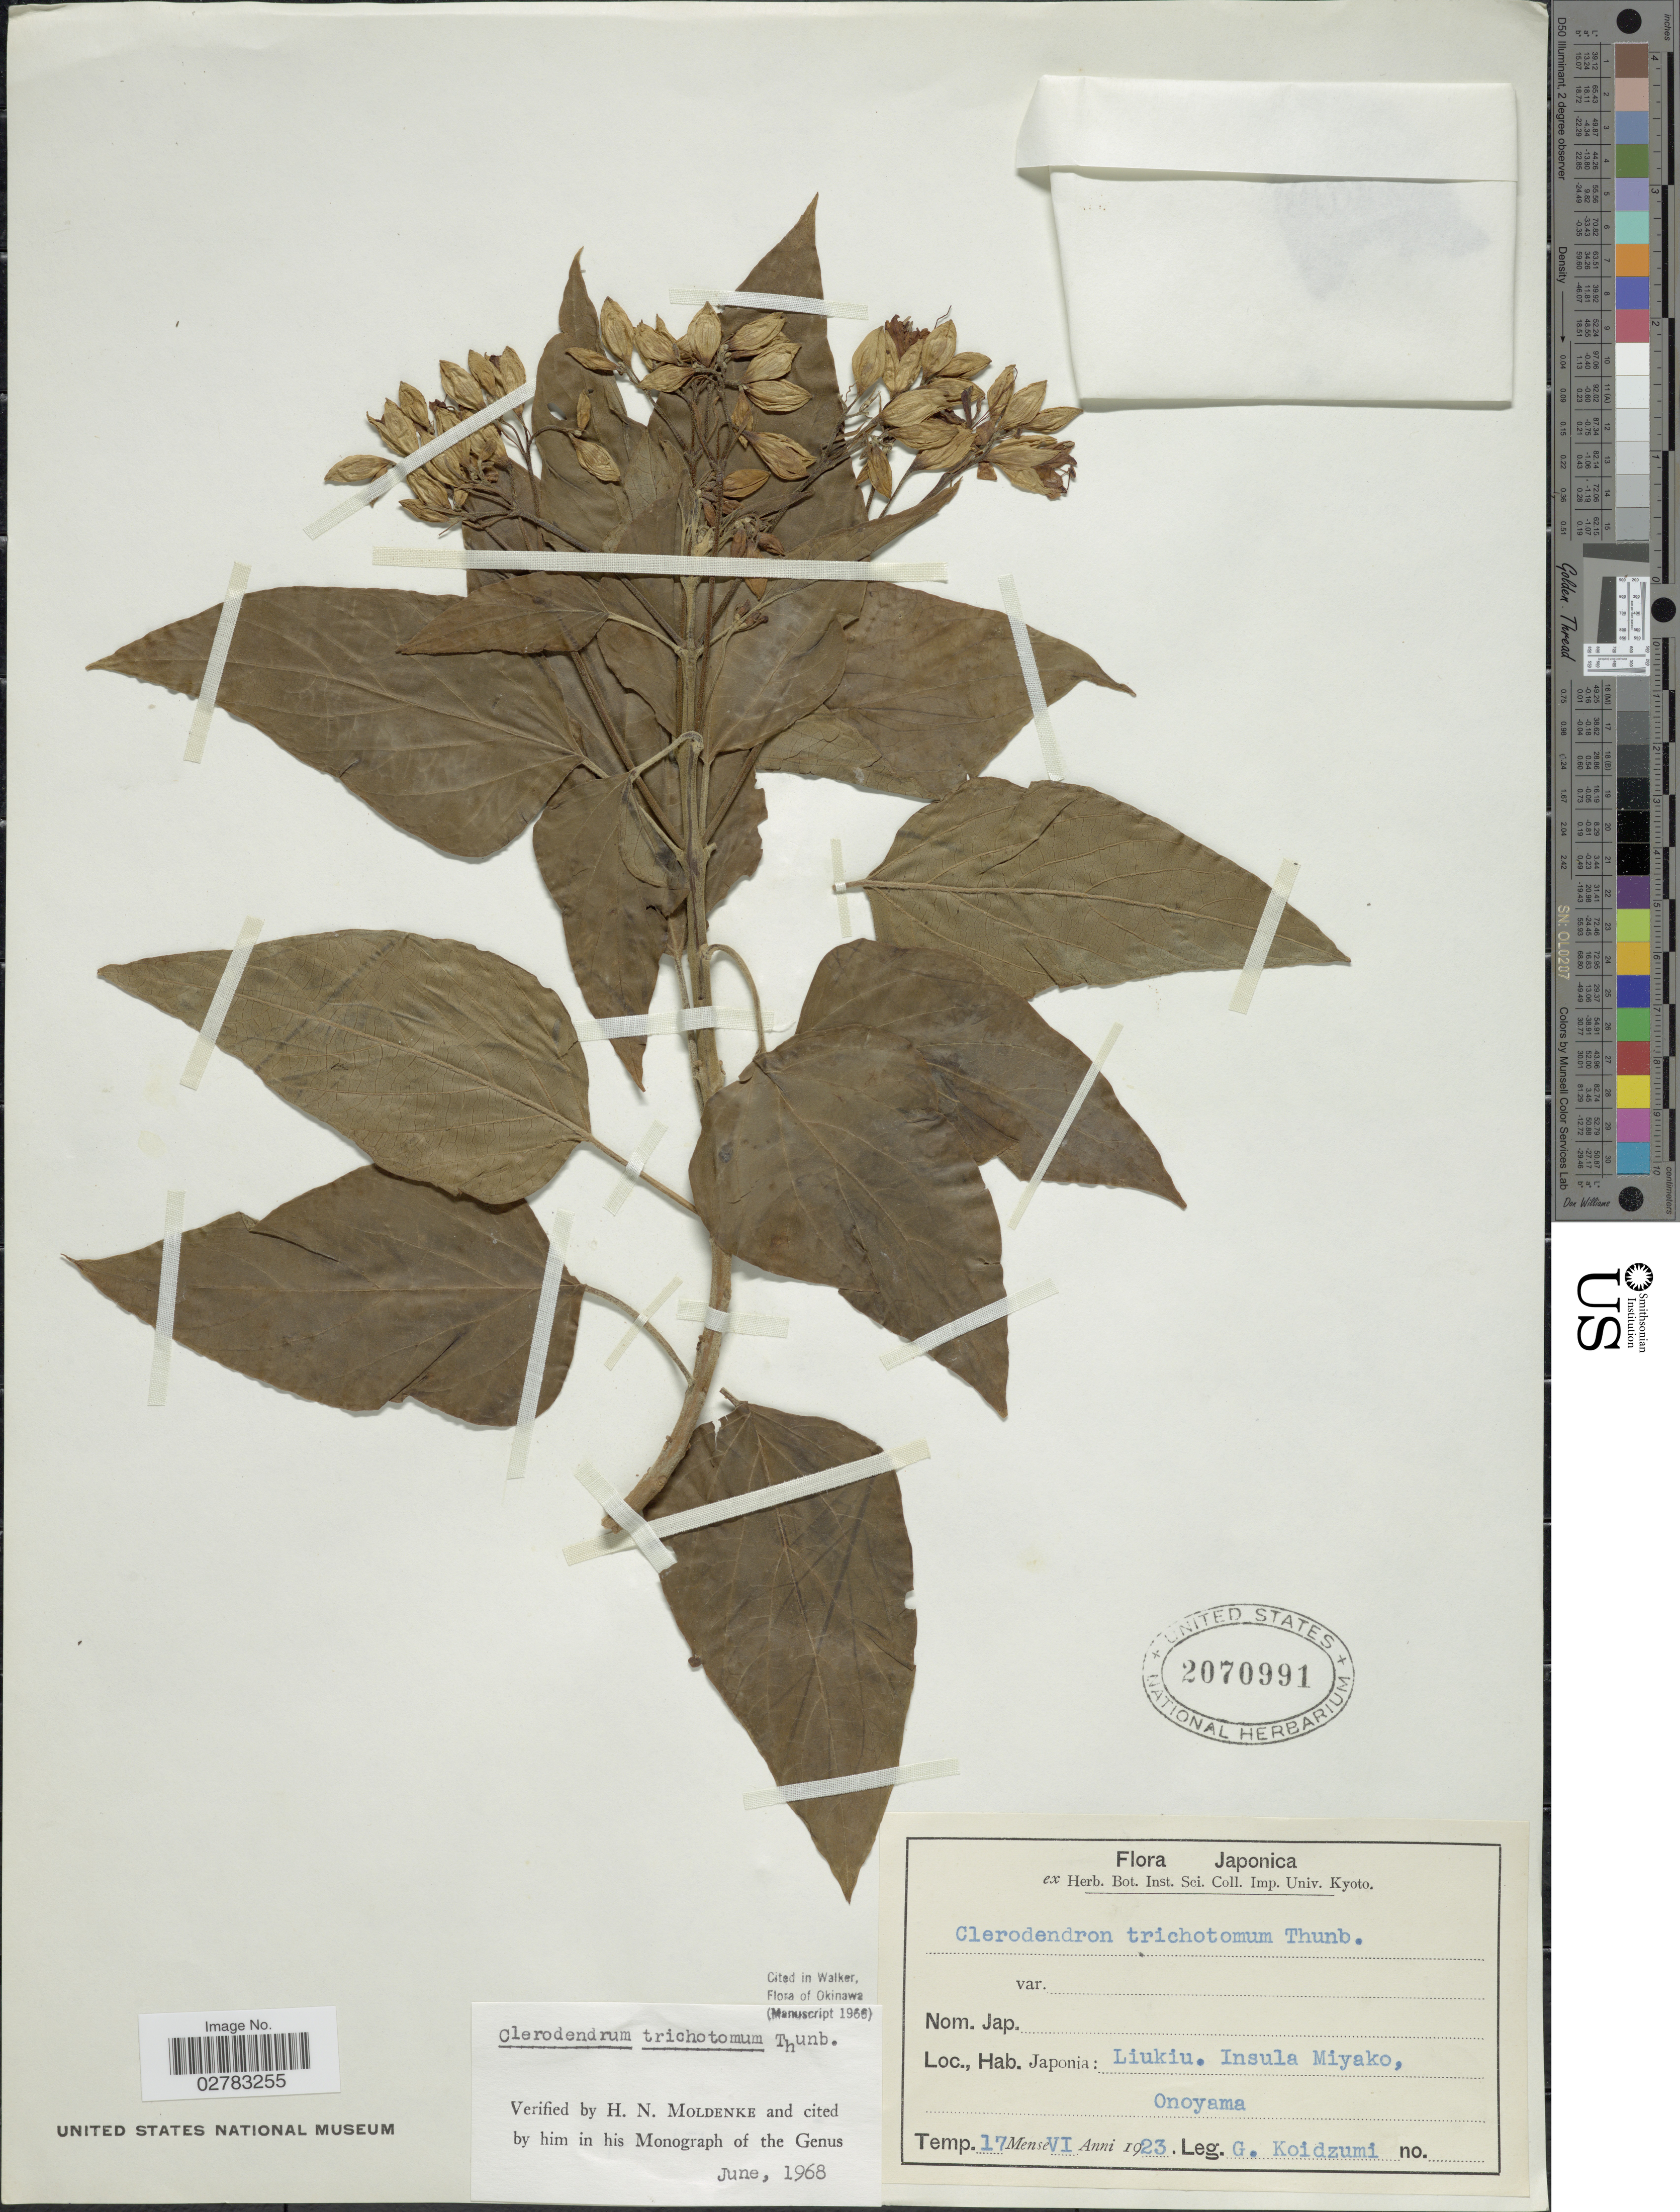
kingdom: Plantae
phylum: Tracheophyta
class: Magnoliopsida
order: Lamiales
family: Lamiaceae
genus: Clerodendrum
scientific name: Clerodendrum trichotomum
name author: Thunb.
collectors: G. Koidzumi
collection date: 1923-06-17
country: Japan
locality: Japonia: Liukiu, Insula Miyako, Onoyama.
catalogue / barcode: US 2070991